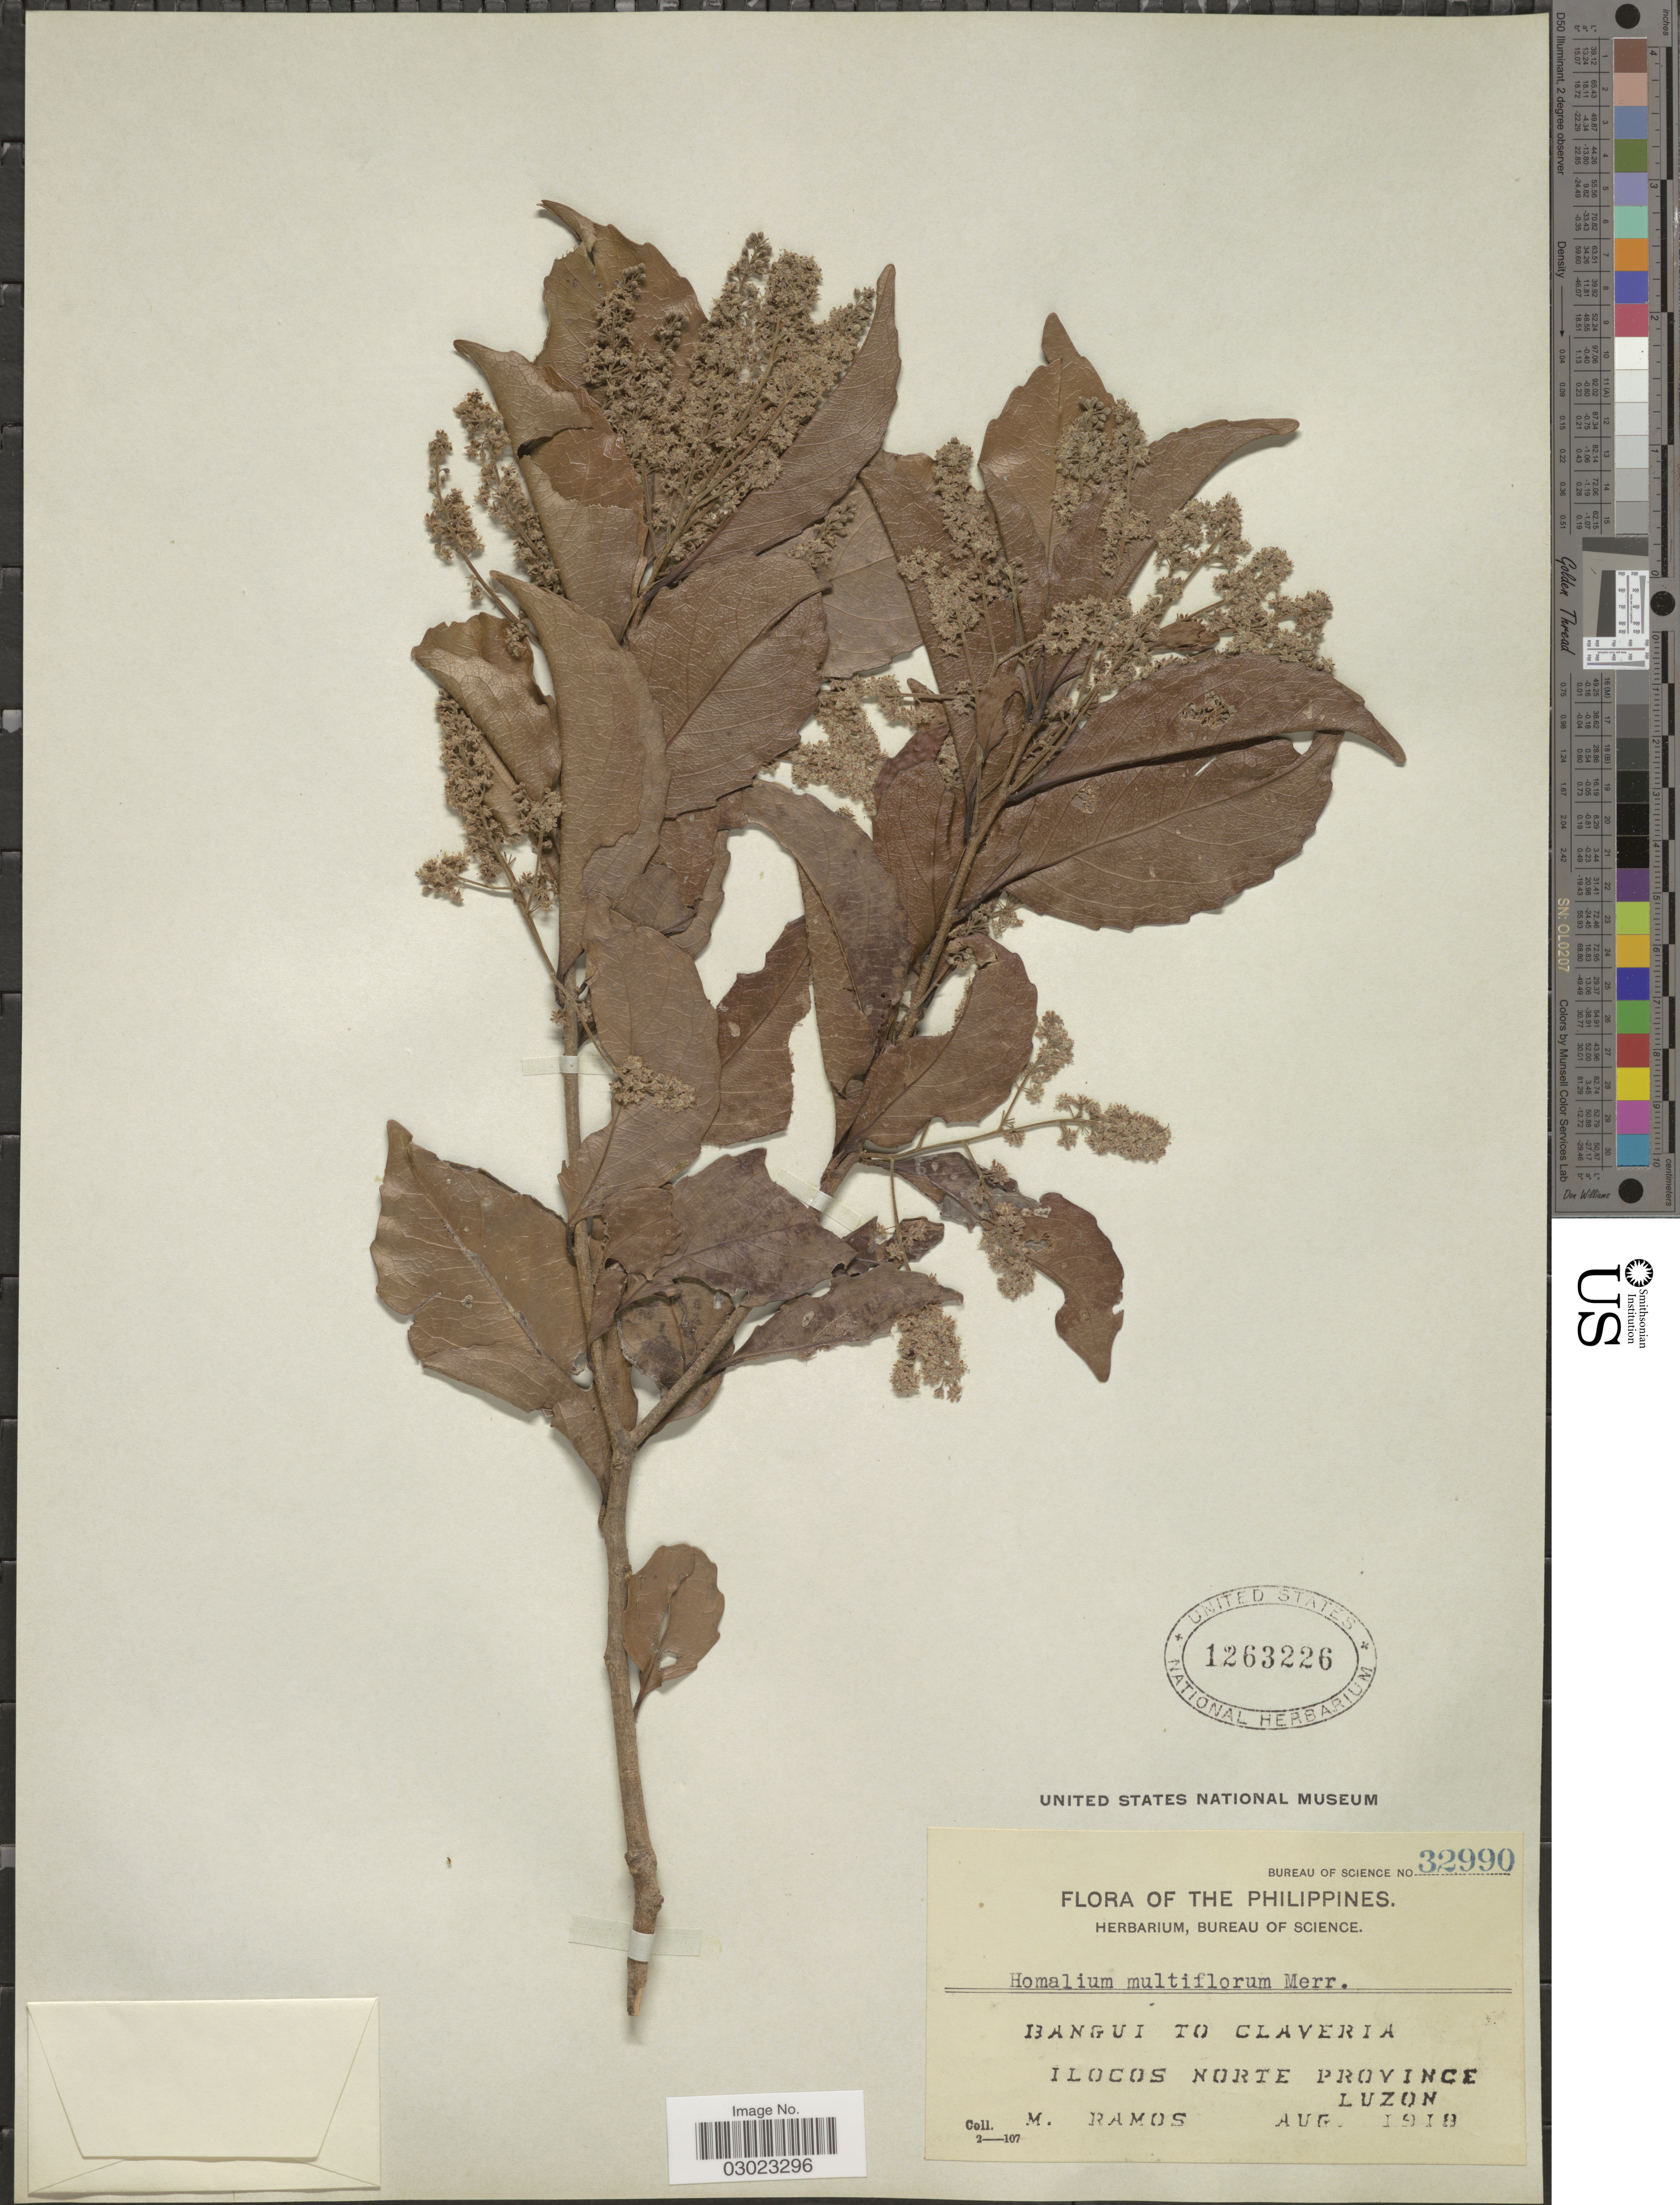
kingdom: Plantae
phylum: Tracheophyta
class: Magnoliopsida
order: Malpighiales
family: Salicaceae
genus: Homalium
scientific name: Homalium multiflorum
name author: Merr.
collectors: M. Ramos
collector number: Bueau of Science 32990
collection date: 1918-08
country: Philippines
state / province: Ilocos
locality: Bangui to Claveria, Ilocos Norte Province, Luzon.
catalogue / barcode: US 1263226